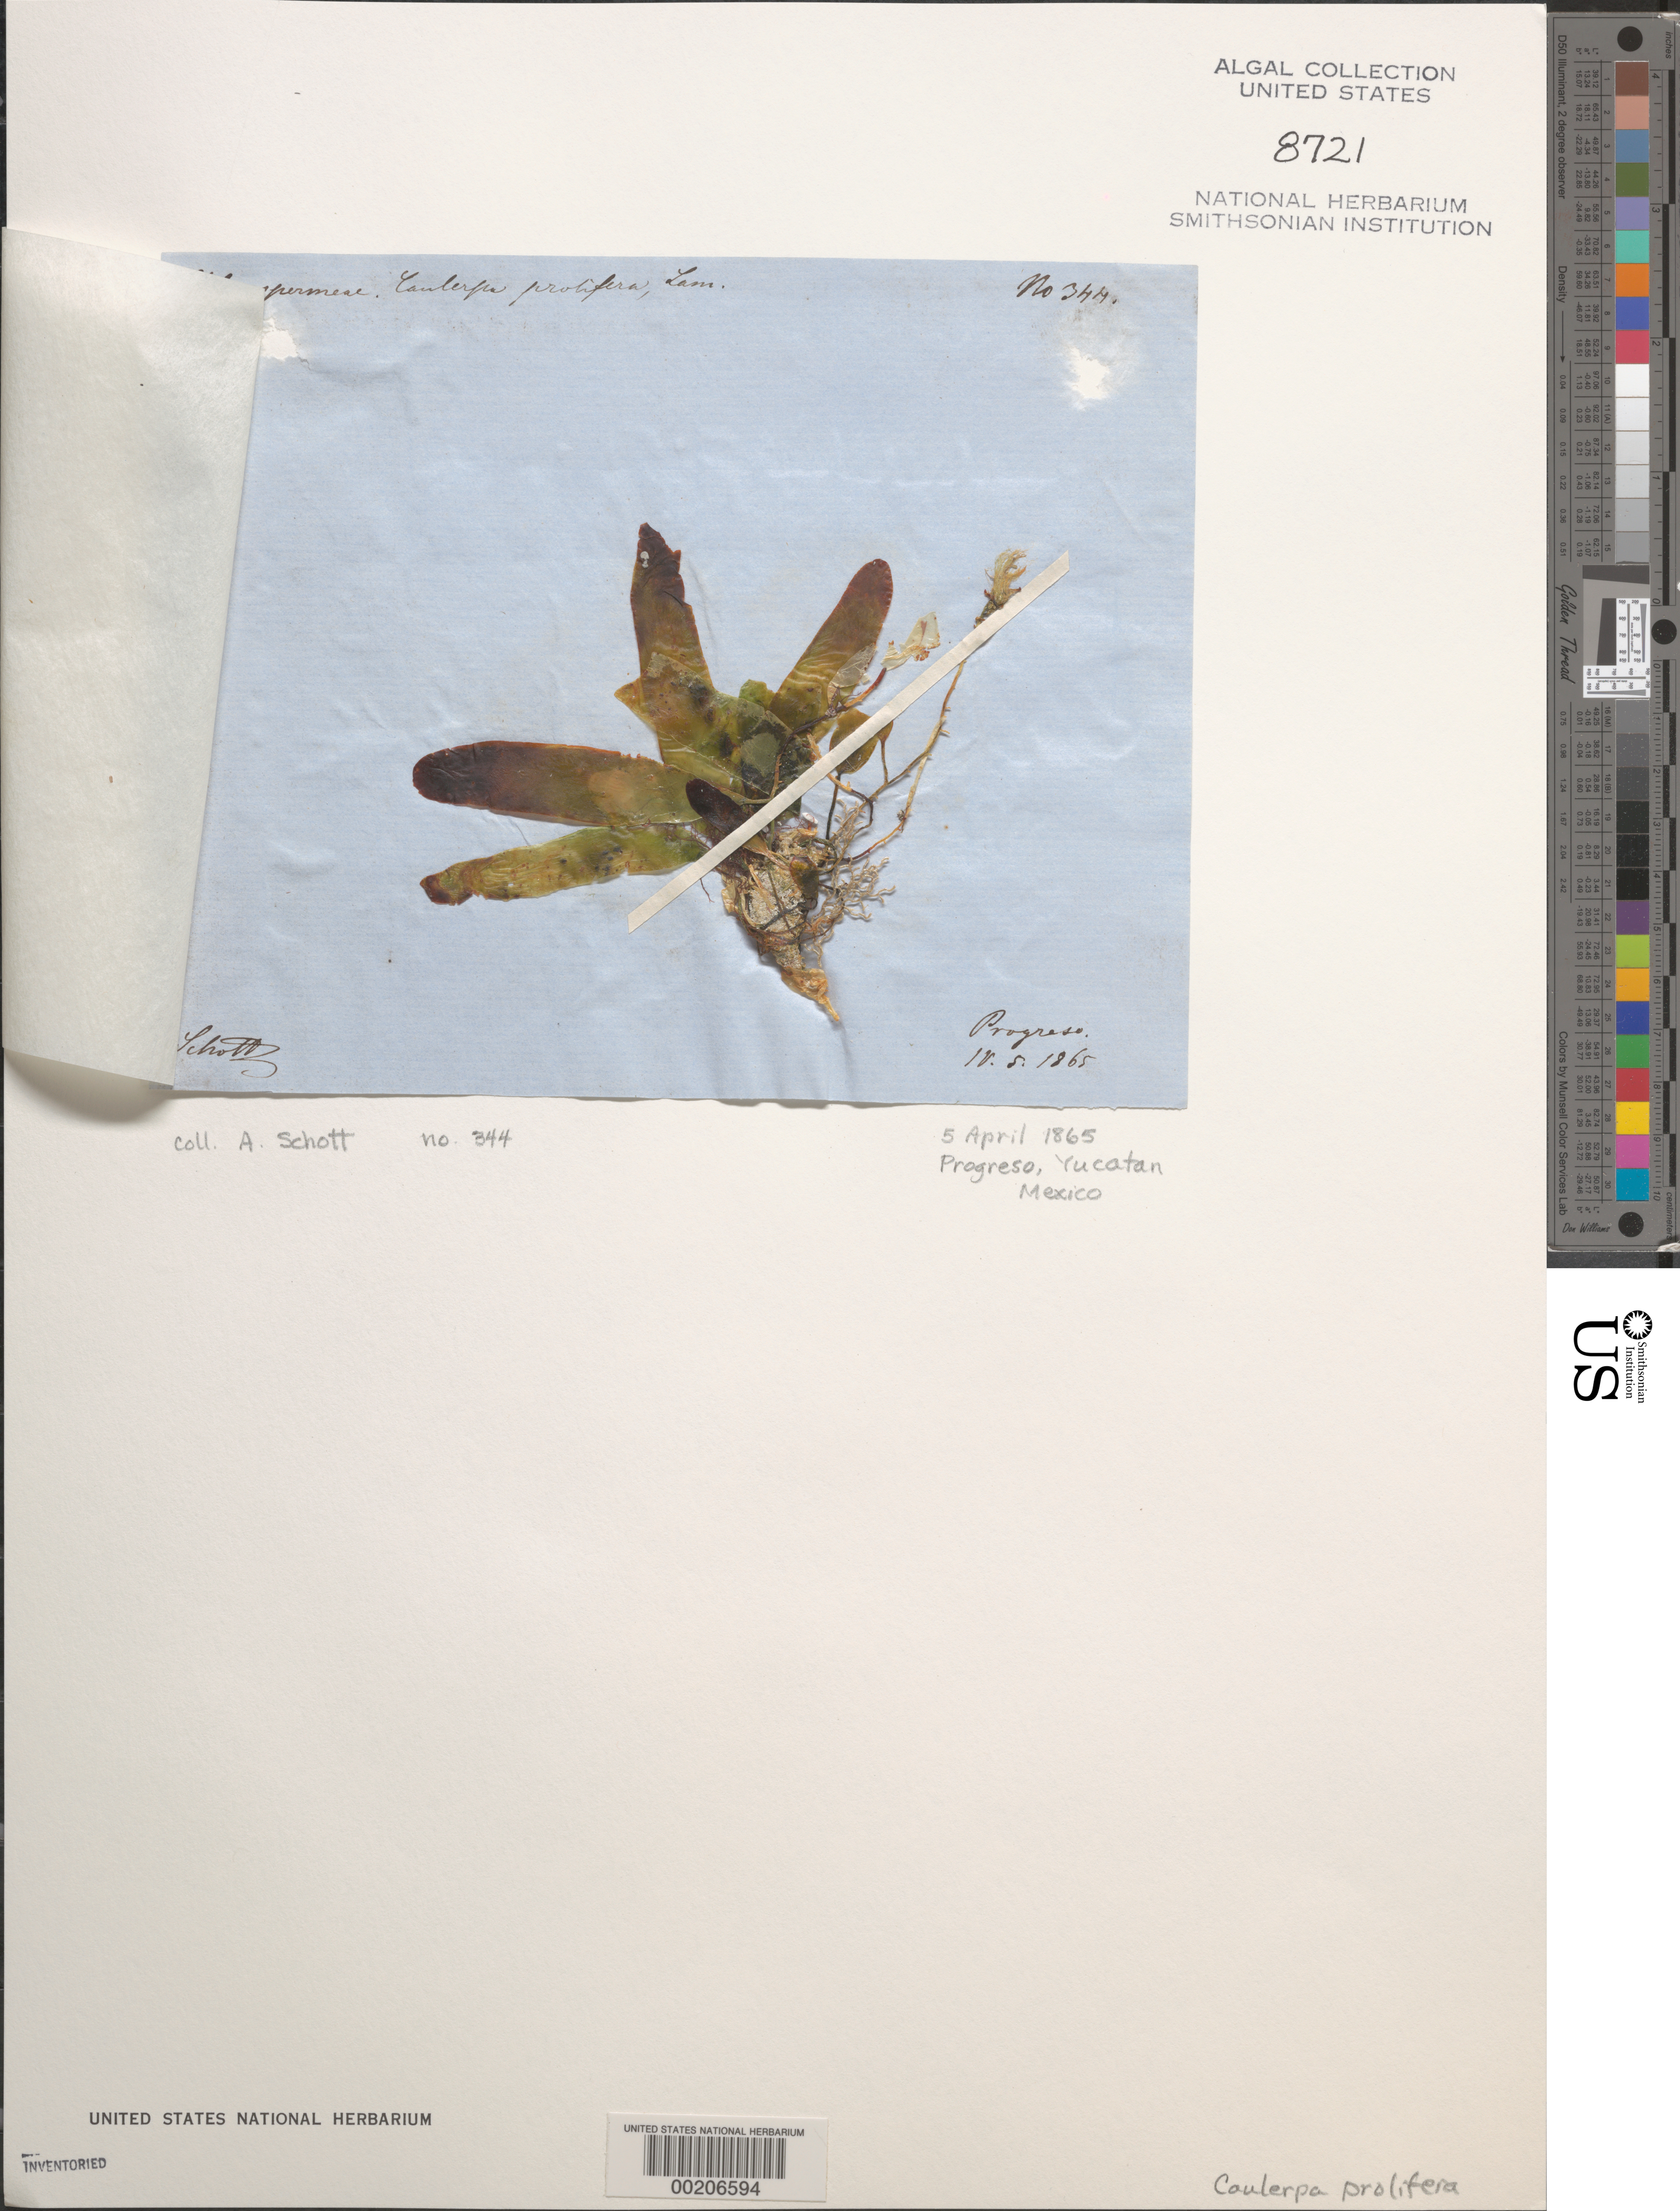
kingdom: Plantae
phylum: Chlorophyta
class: Ulvophyceae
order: Bryopsidales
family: Caulerpaceae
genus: Caulerpa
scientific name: Caulerpa prolifera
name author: (Forssk.) J.V.Lamouroux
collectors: A. C. V. Schott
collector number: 344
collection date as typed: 05 Apr 1865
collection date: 1865-04-05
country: Mexico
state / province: Yucatan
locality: Progreso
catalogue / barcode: US 8721